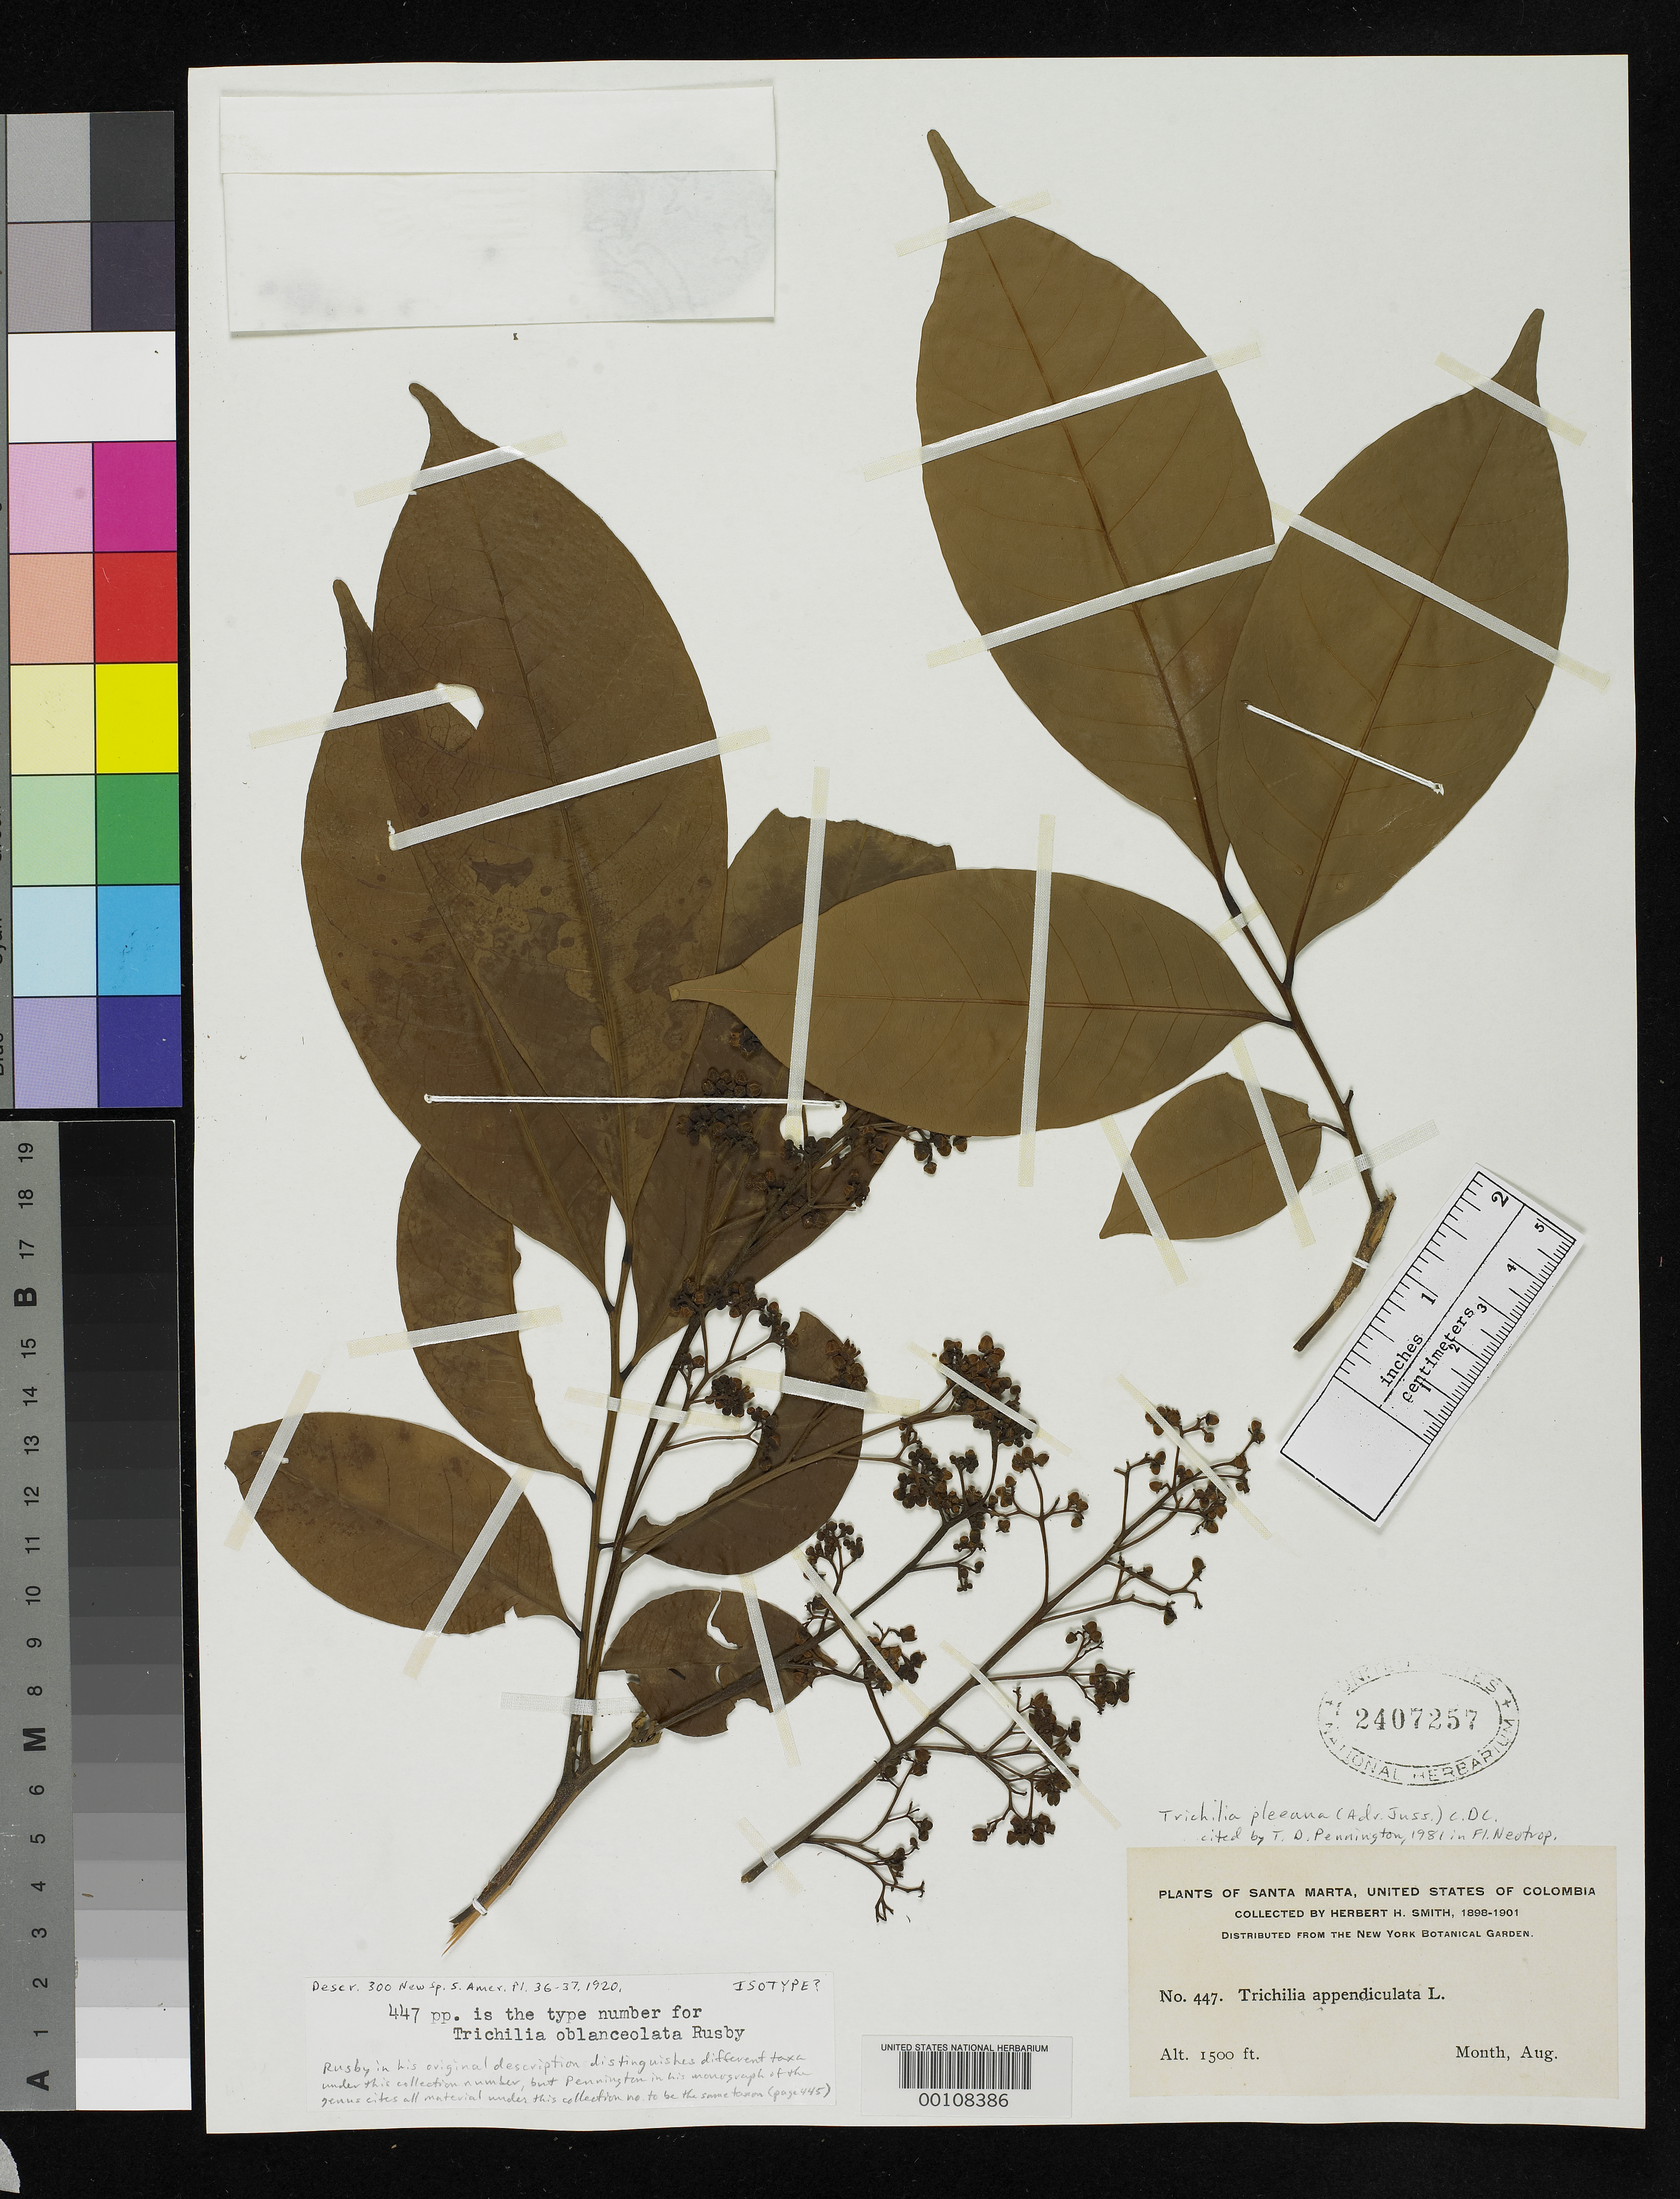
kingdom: Plantae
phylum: Tracheophyta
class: Magnoliopsida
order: Sapindales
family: Meliaceae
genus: Trichilia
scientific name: Trichilia oblanceolata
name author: Rusby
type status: Isotype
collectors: Herbert H. Smith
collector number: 447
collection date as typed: Aug 1898 to -- Aug 1901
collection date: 1898-08/1901-08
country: Colombia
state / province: Magdalena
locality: Santa Marta; al. 1500 Ft.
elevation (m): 457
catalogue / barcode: US 2407257